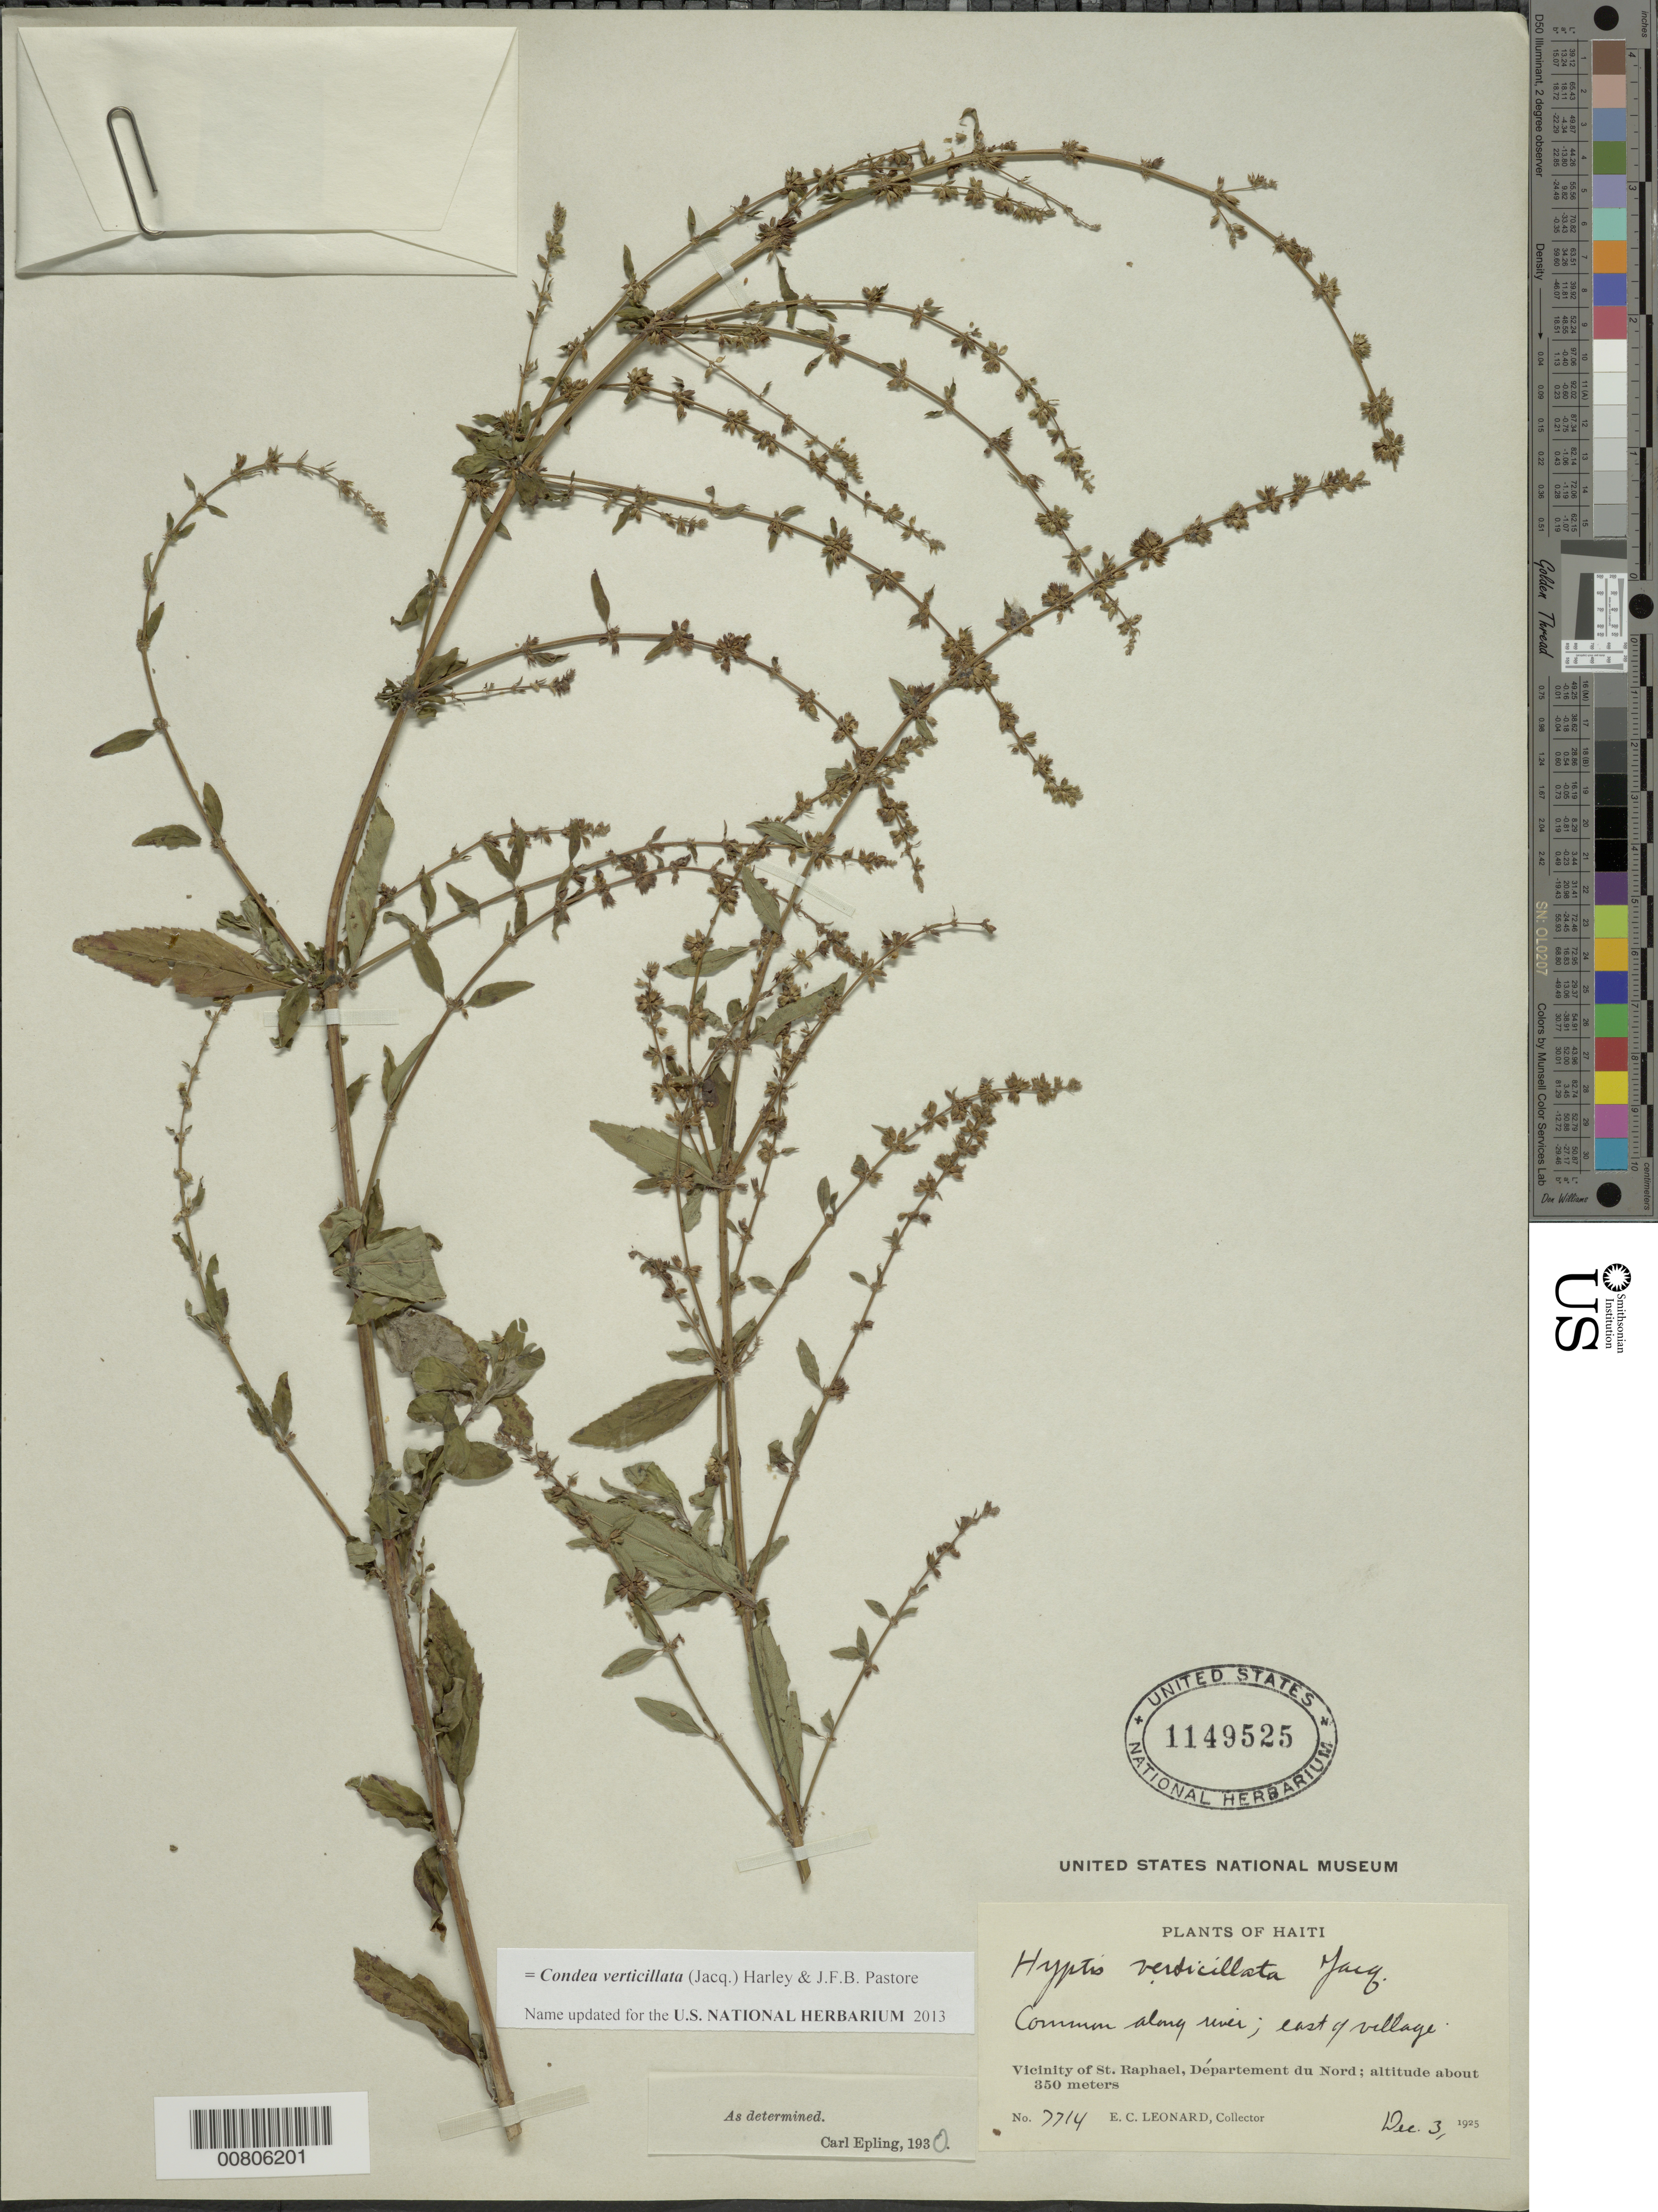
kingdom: Plantae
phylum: Tracheophyta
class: Magnoliopsida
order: Lamiales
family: Lamiaceae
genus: Condea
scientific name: Condea verticillata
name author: (Jacq.) Harley & J.F.B. Pastore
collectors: E. C. Leonard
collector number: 7714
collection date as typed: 03 Dec 1925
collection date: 1925-12-03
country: Haiti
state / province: Nord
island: Hispaniola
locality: Vicinity of St. Raphael, E of village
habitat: Along river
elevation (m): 350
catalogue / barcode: US 1149525